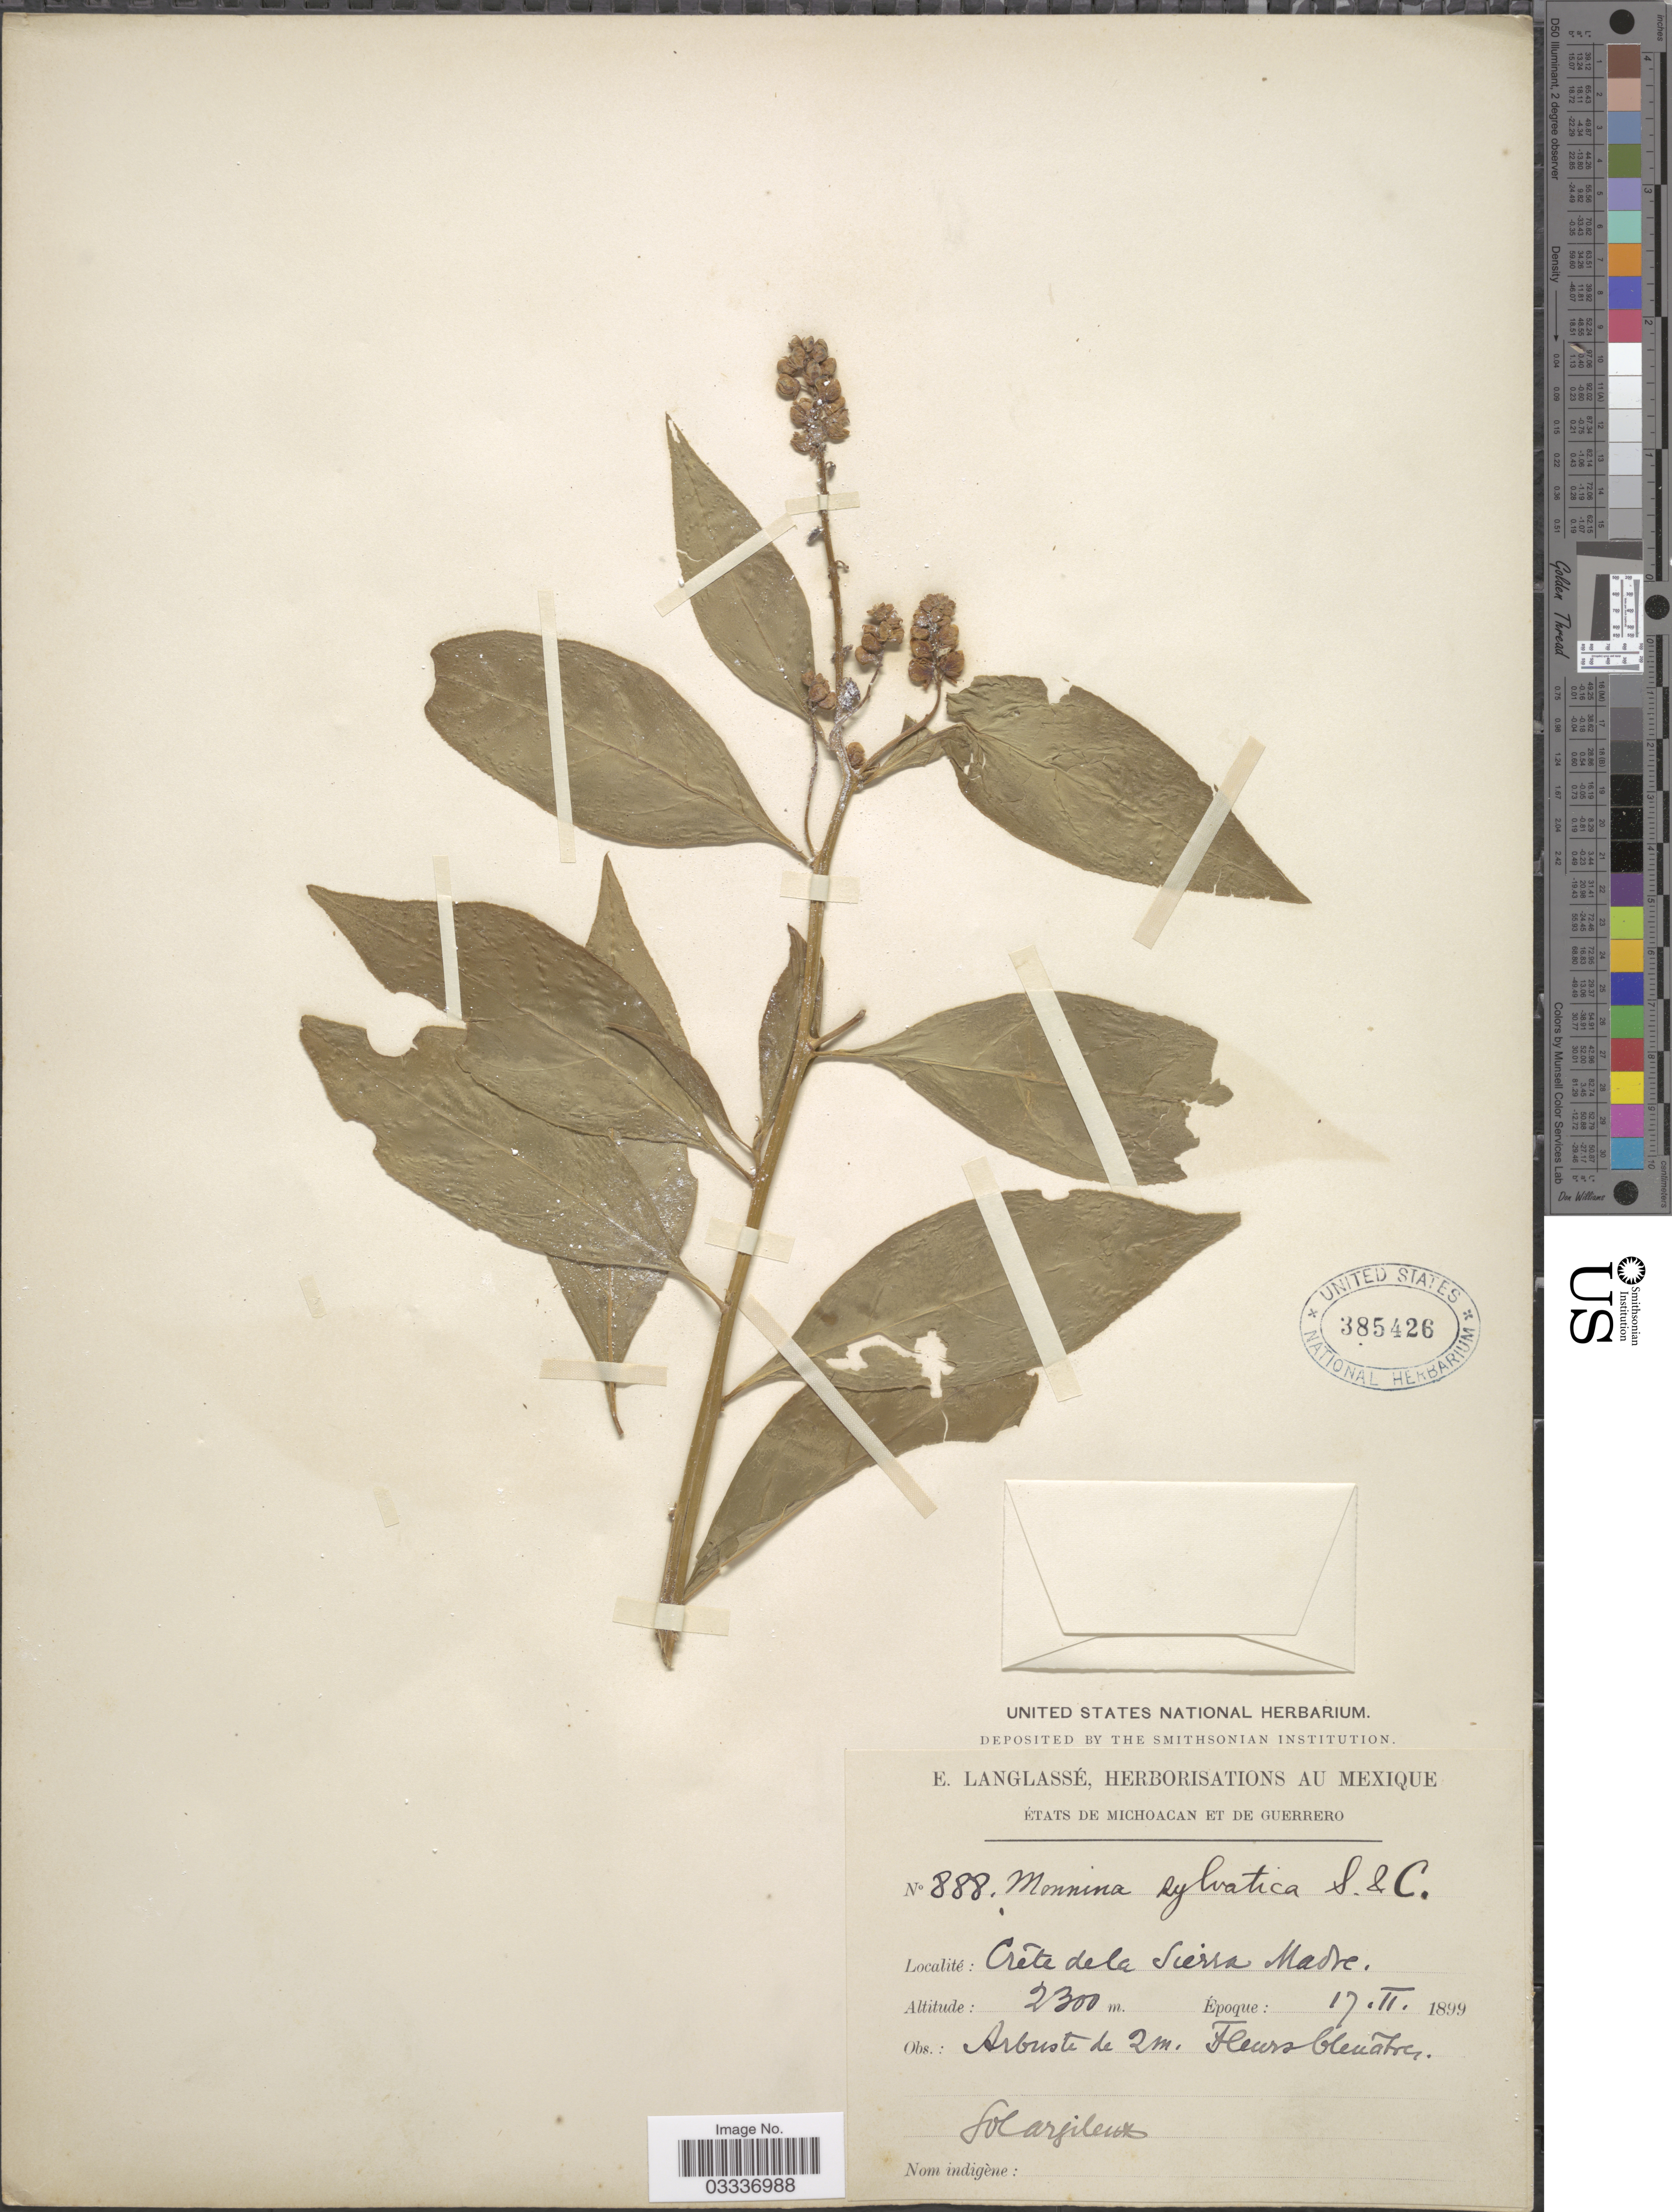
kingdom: Plantae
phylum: Tracheophyta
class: Magnoliopsida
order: Fabales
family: Polygalaceae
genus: Monnina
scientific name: Monnina sylvatica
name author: Schltdl. & Cham.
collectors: E. Langlassé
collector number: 888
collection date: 1899-02-17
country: Mexico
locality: États de Michoacan et de Guerrero. Créte dela Sierra Madre.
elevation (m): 2300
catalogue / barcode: US 385426